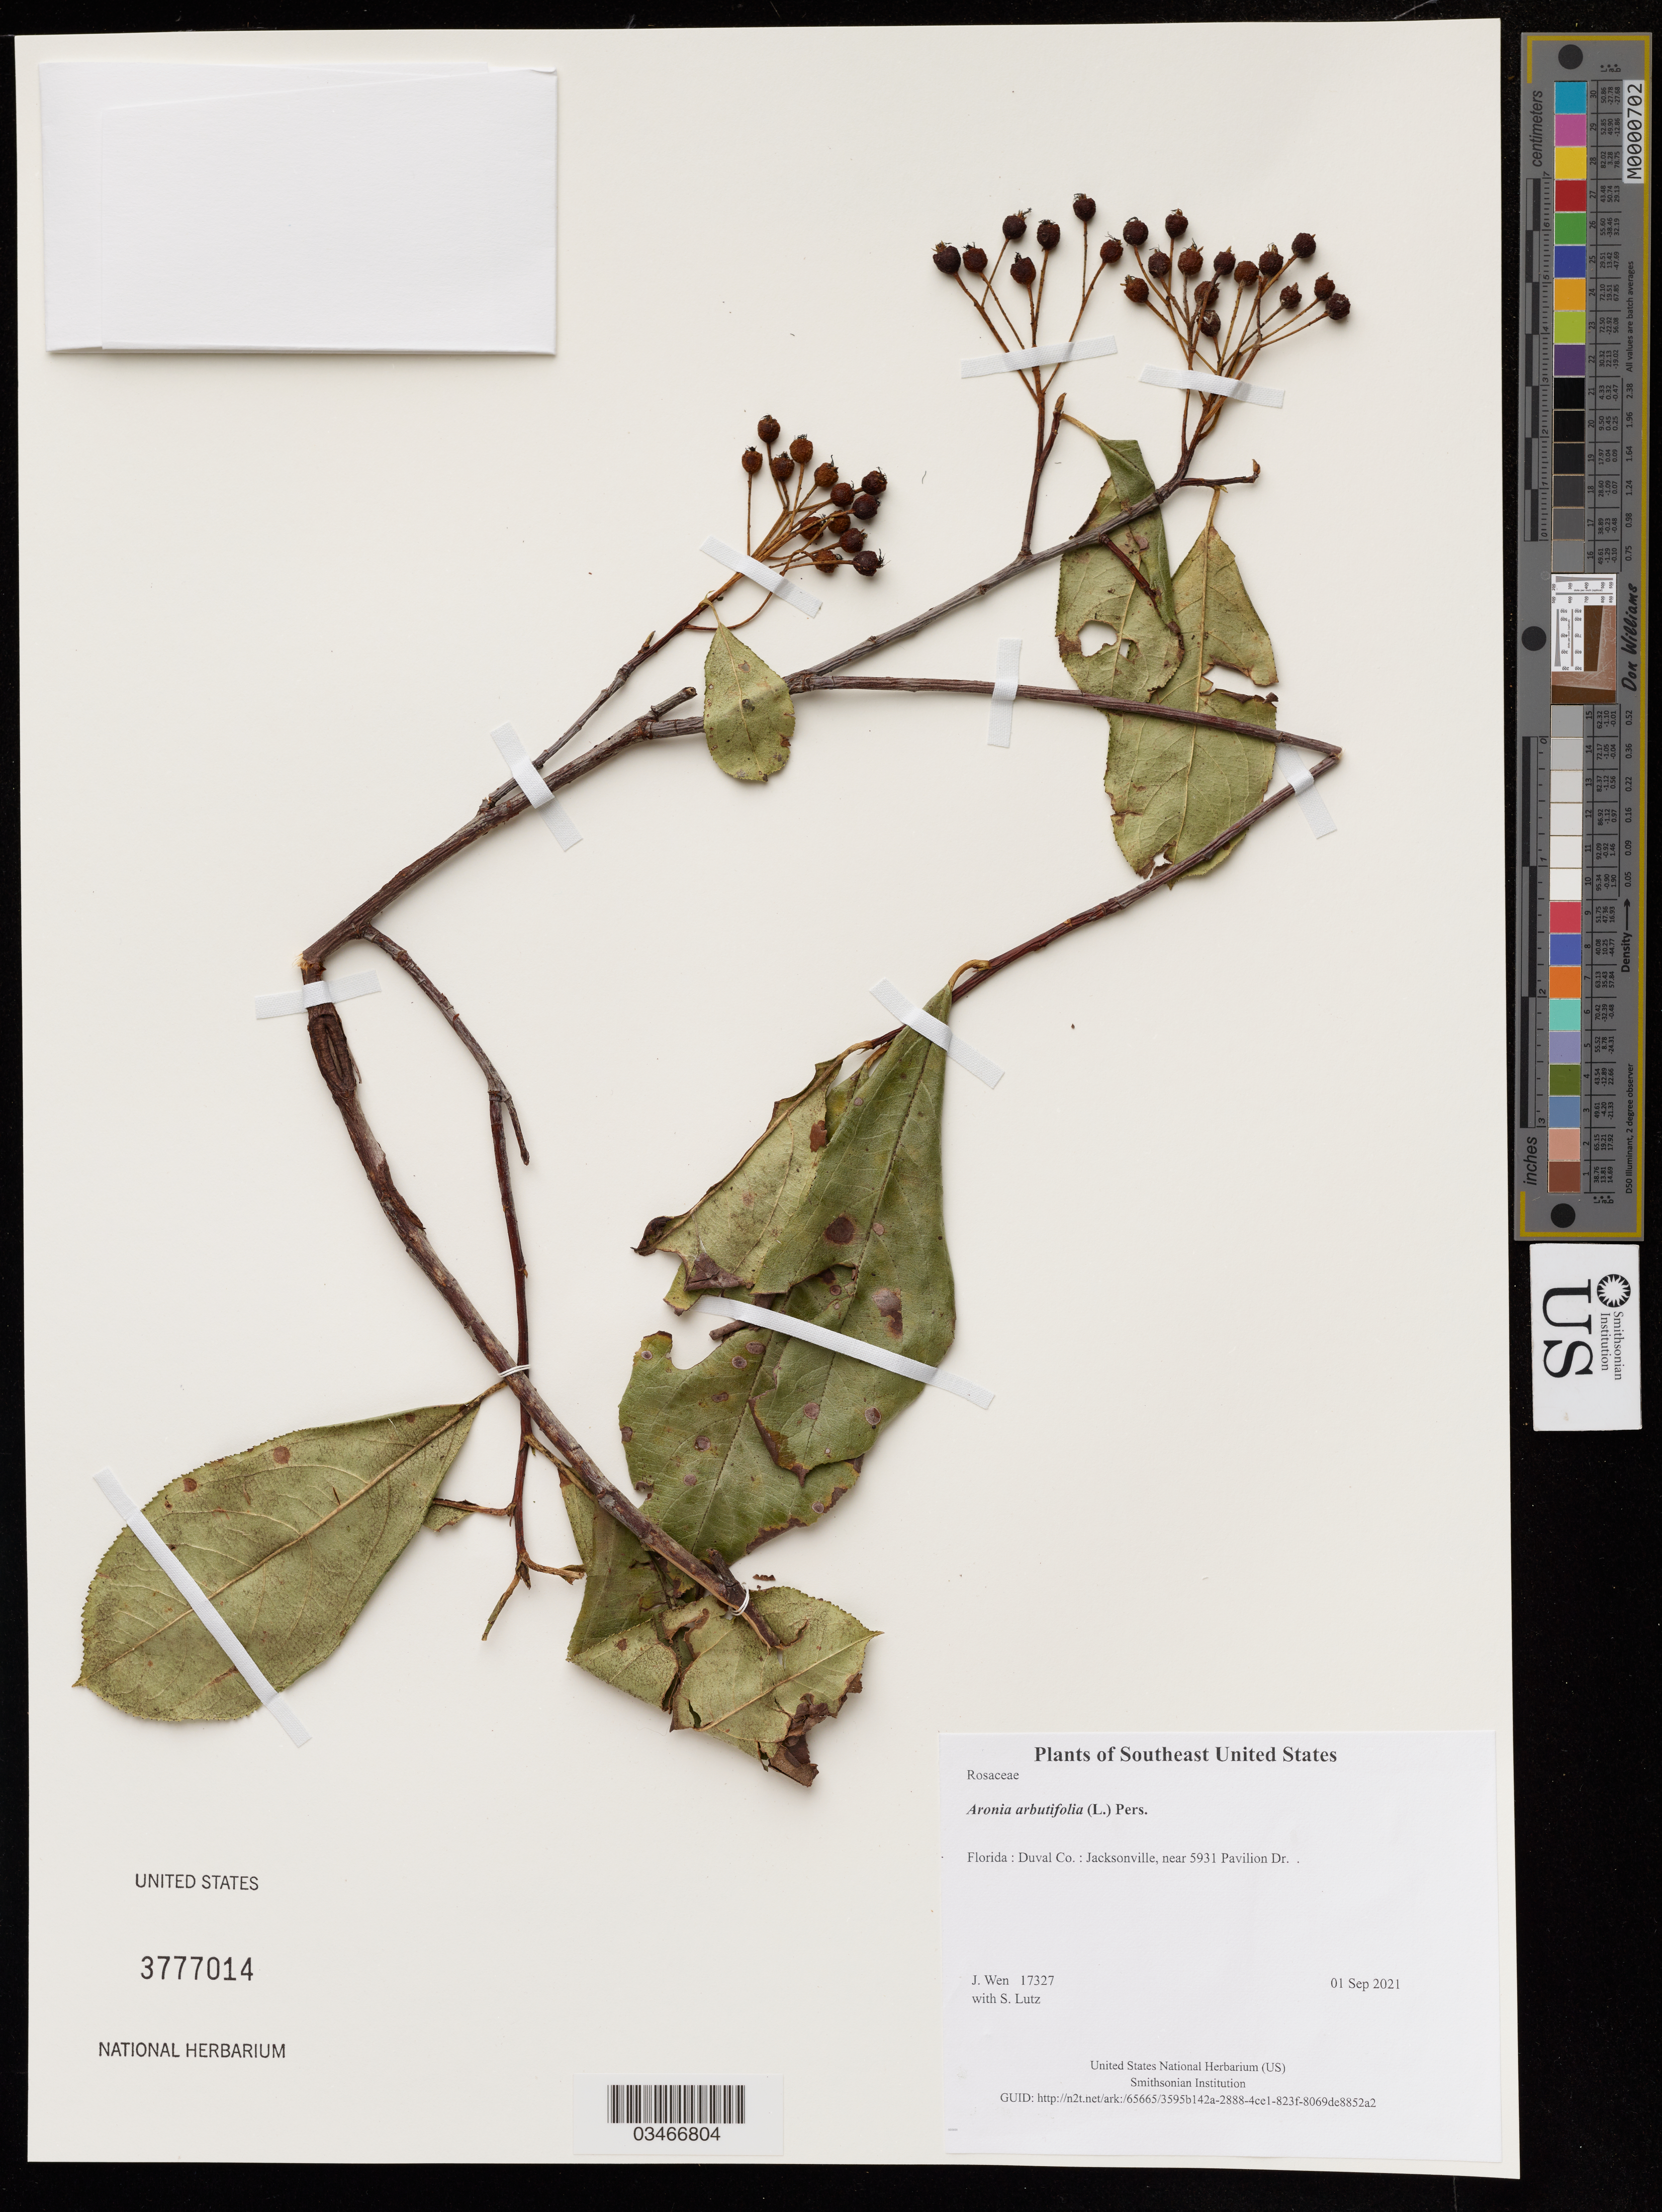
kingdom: Plantae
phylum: Tracheophyta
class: Magnoliopsida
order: Rosales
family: Rosaceae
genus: Aronia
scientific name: Aronia arbutifolia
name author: (L.) Pers.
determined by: Wen, Jun, (BOT), Smithsonian Institution - National Museum of Natural History (UNITED STATES)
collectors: J. Wen & S. Lutz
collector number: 17327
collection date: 2021-09-01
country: United States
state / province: Florida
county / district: Duval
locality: Jacksonville, near 5931 Pavilion Dr.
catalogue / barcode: US 3777014